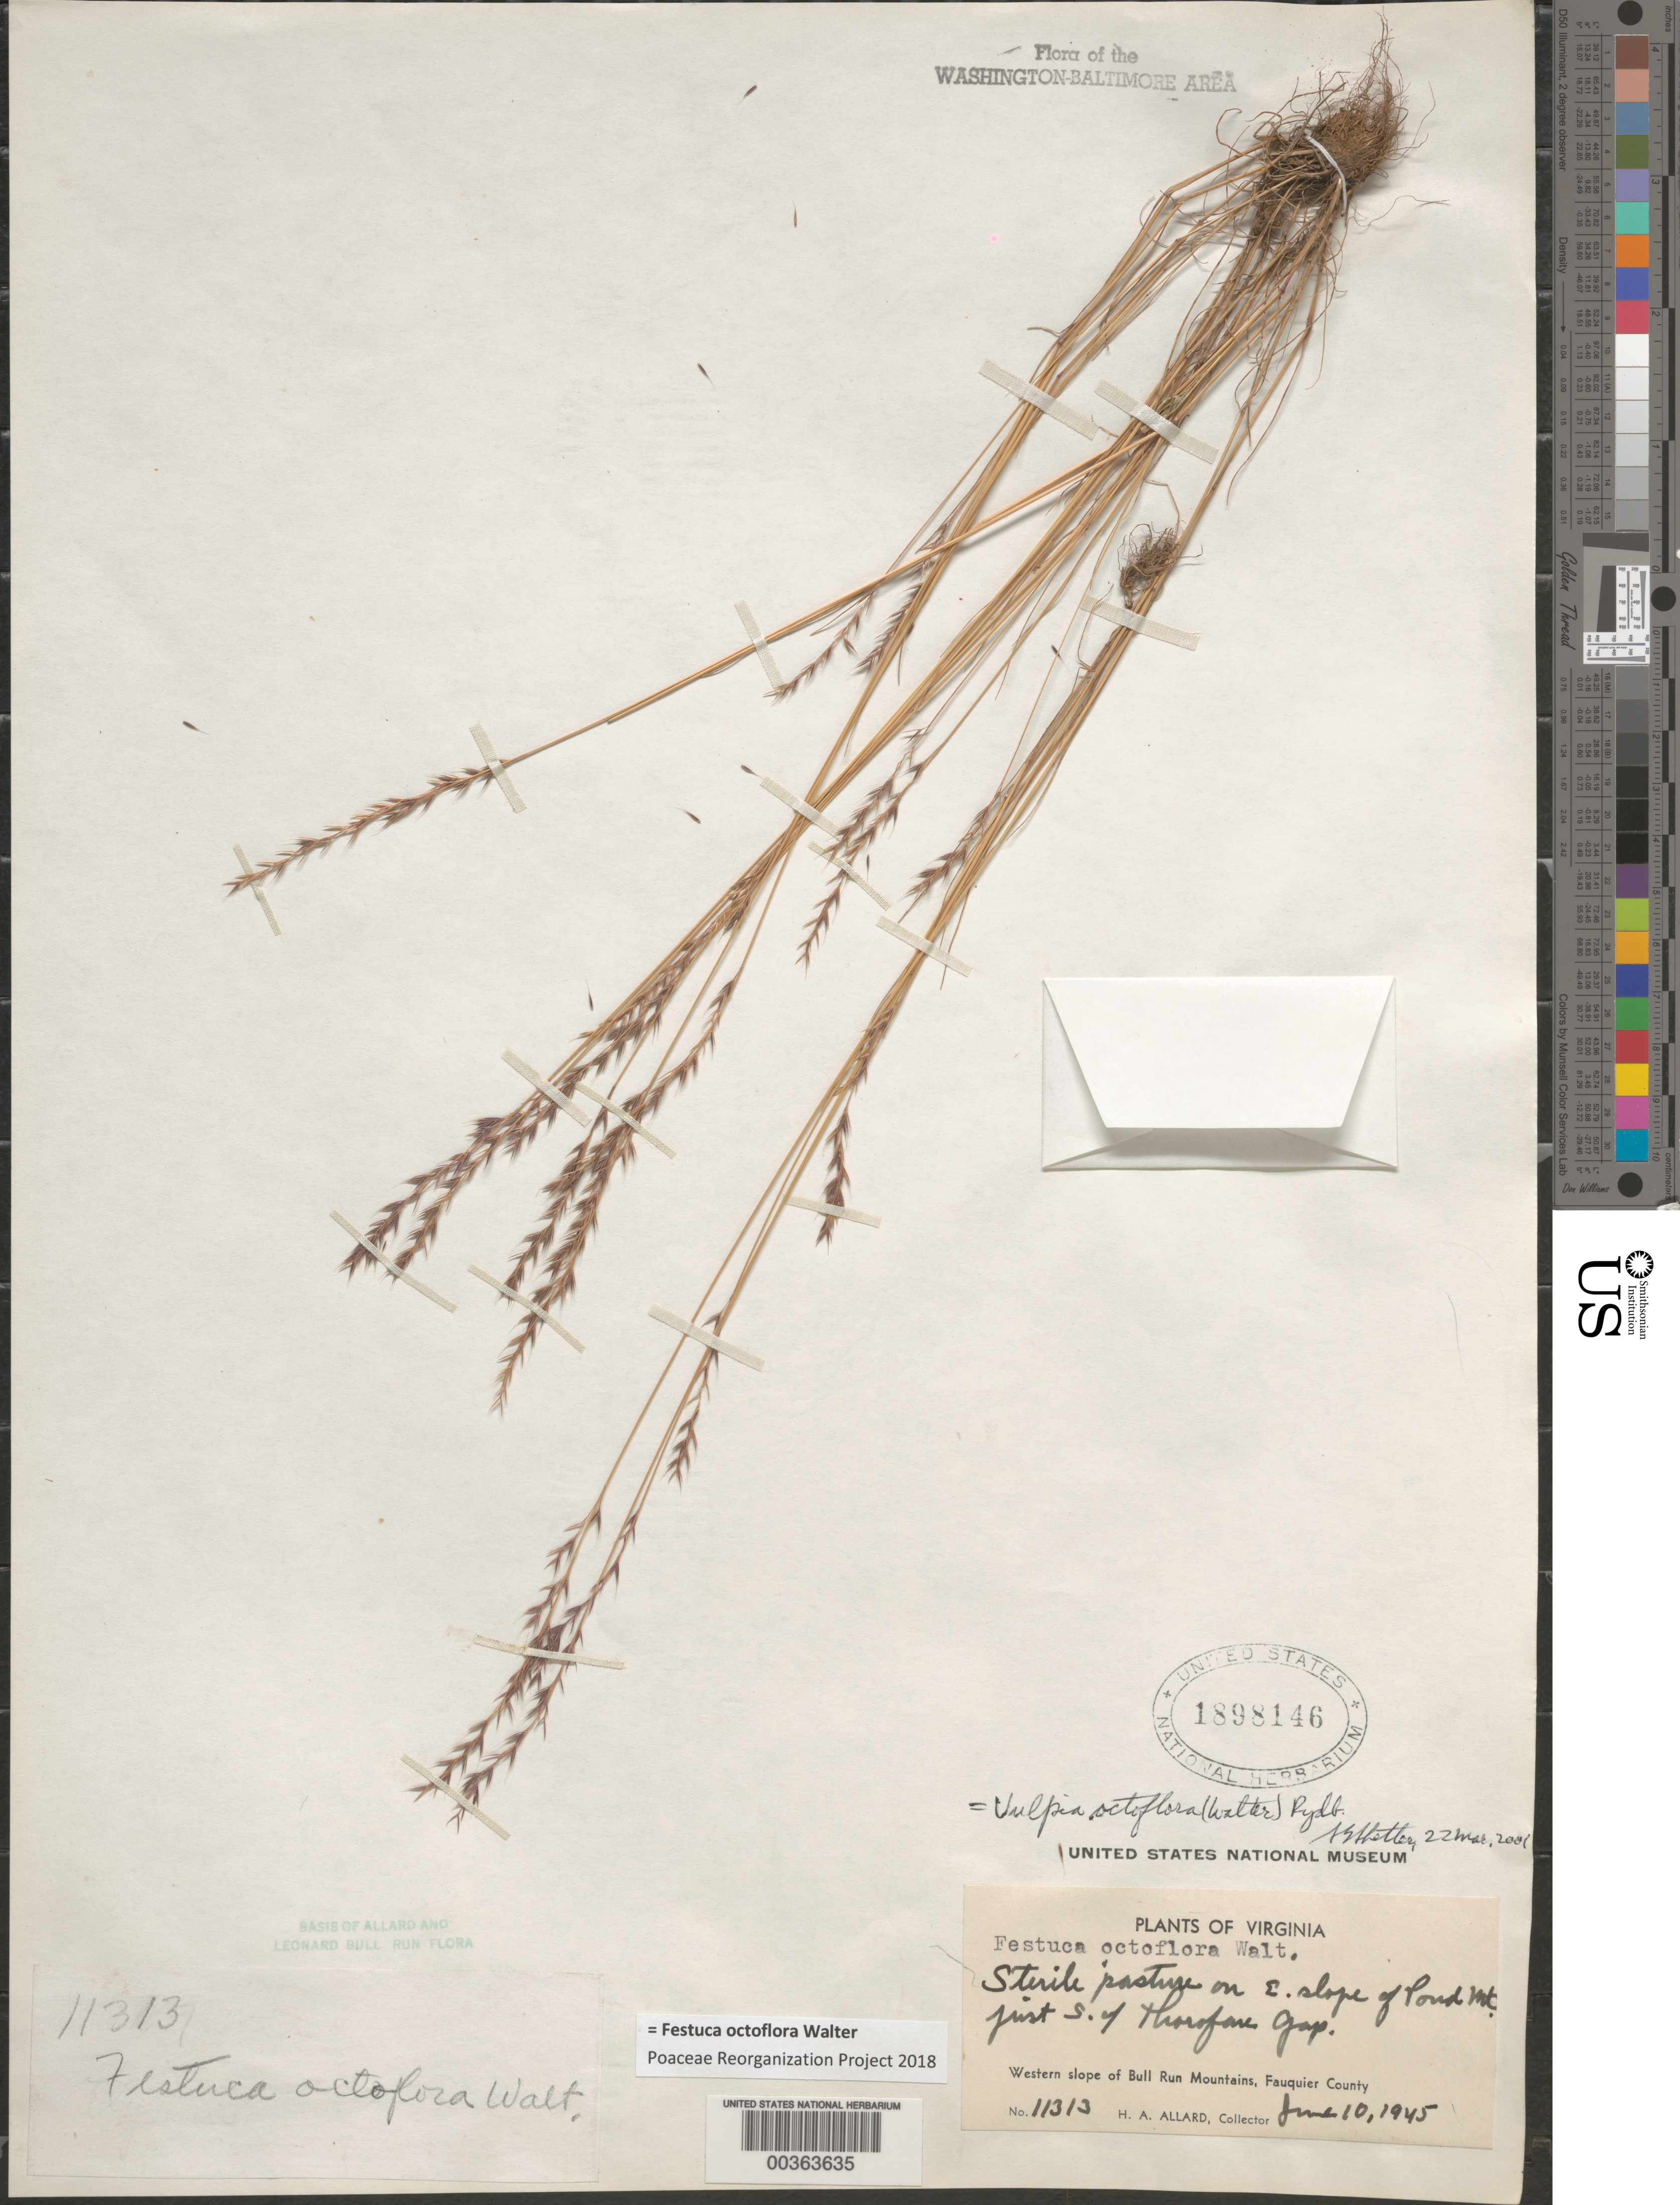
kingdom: Plantae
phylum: Tracheophyta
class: Liliopsida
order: Poales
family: Poaceae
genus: Festuca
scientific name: Festuca octoflora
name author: Walter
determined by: Poaceae Reorganization Project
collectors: H. A. Allard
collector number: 11313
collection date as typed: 10 Jun 1945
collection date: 1945-06-10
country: United States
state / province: Virginia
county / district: Fauquier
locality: South of Thorofare Gap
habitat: Sterile pasture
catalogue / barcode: US 1898146